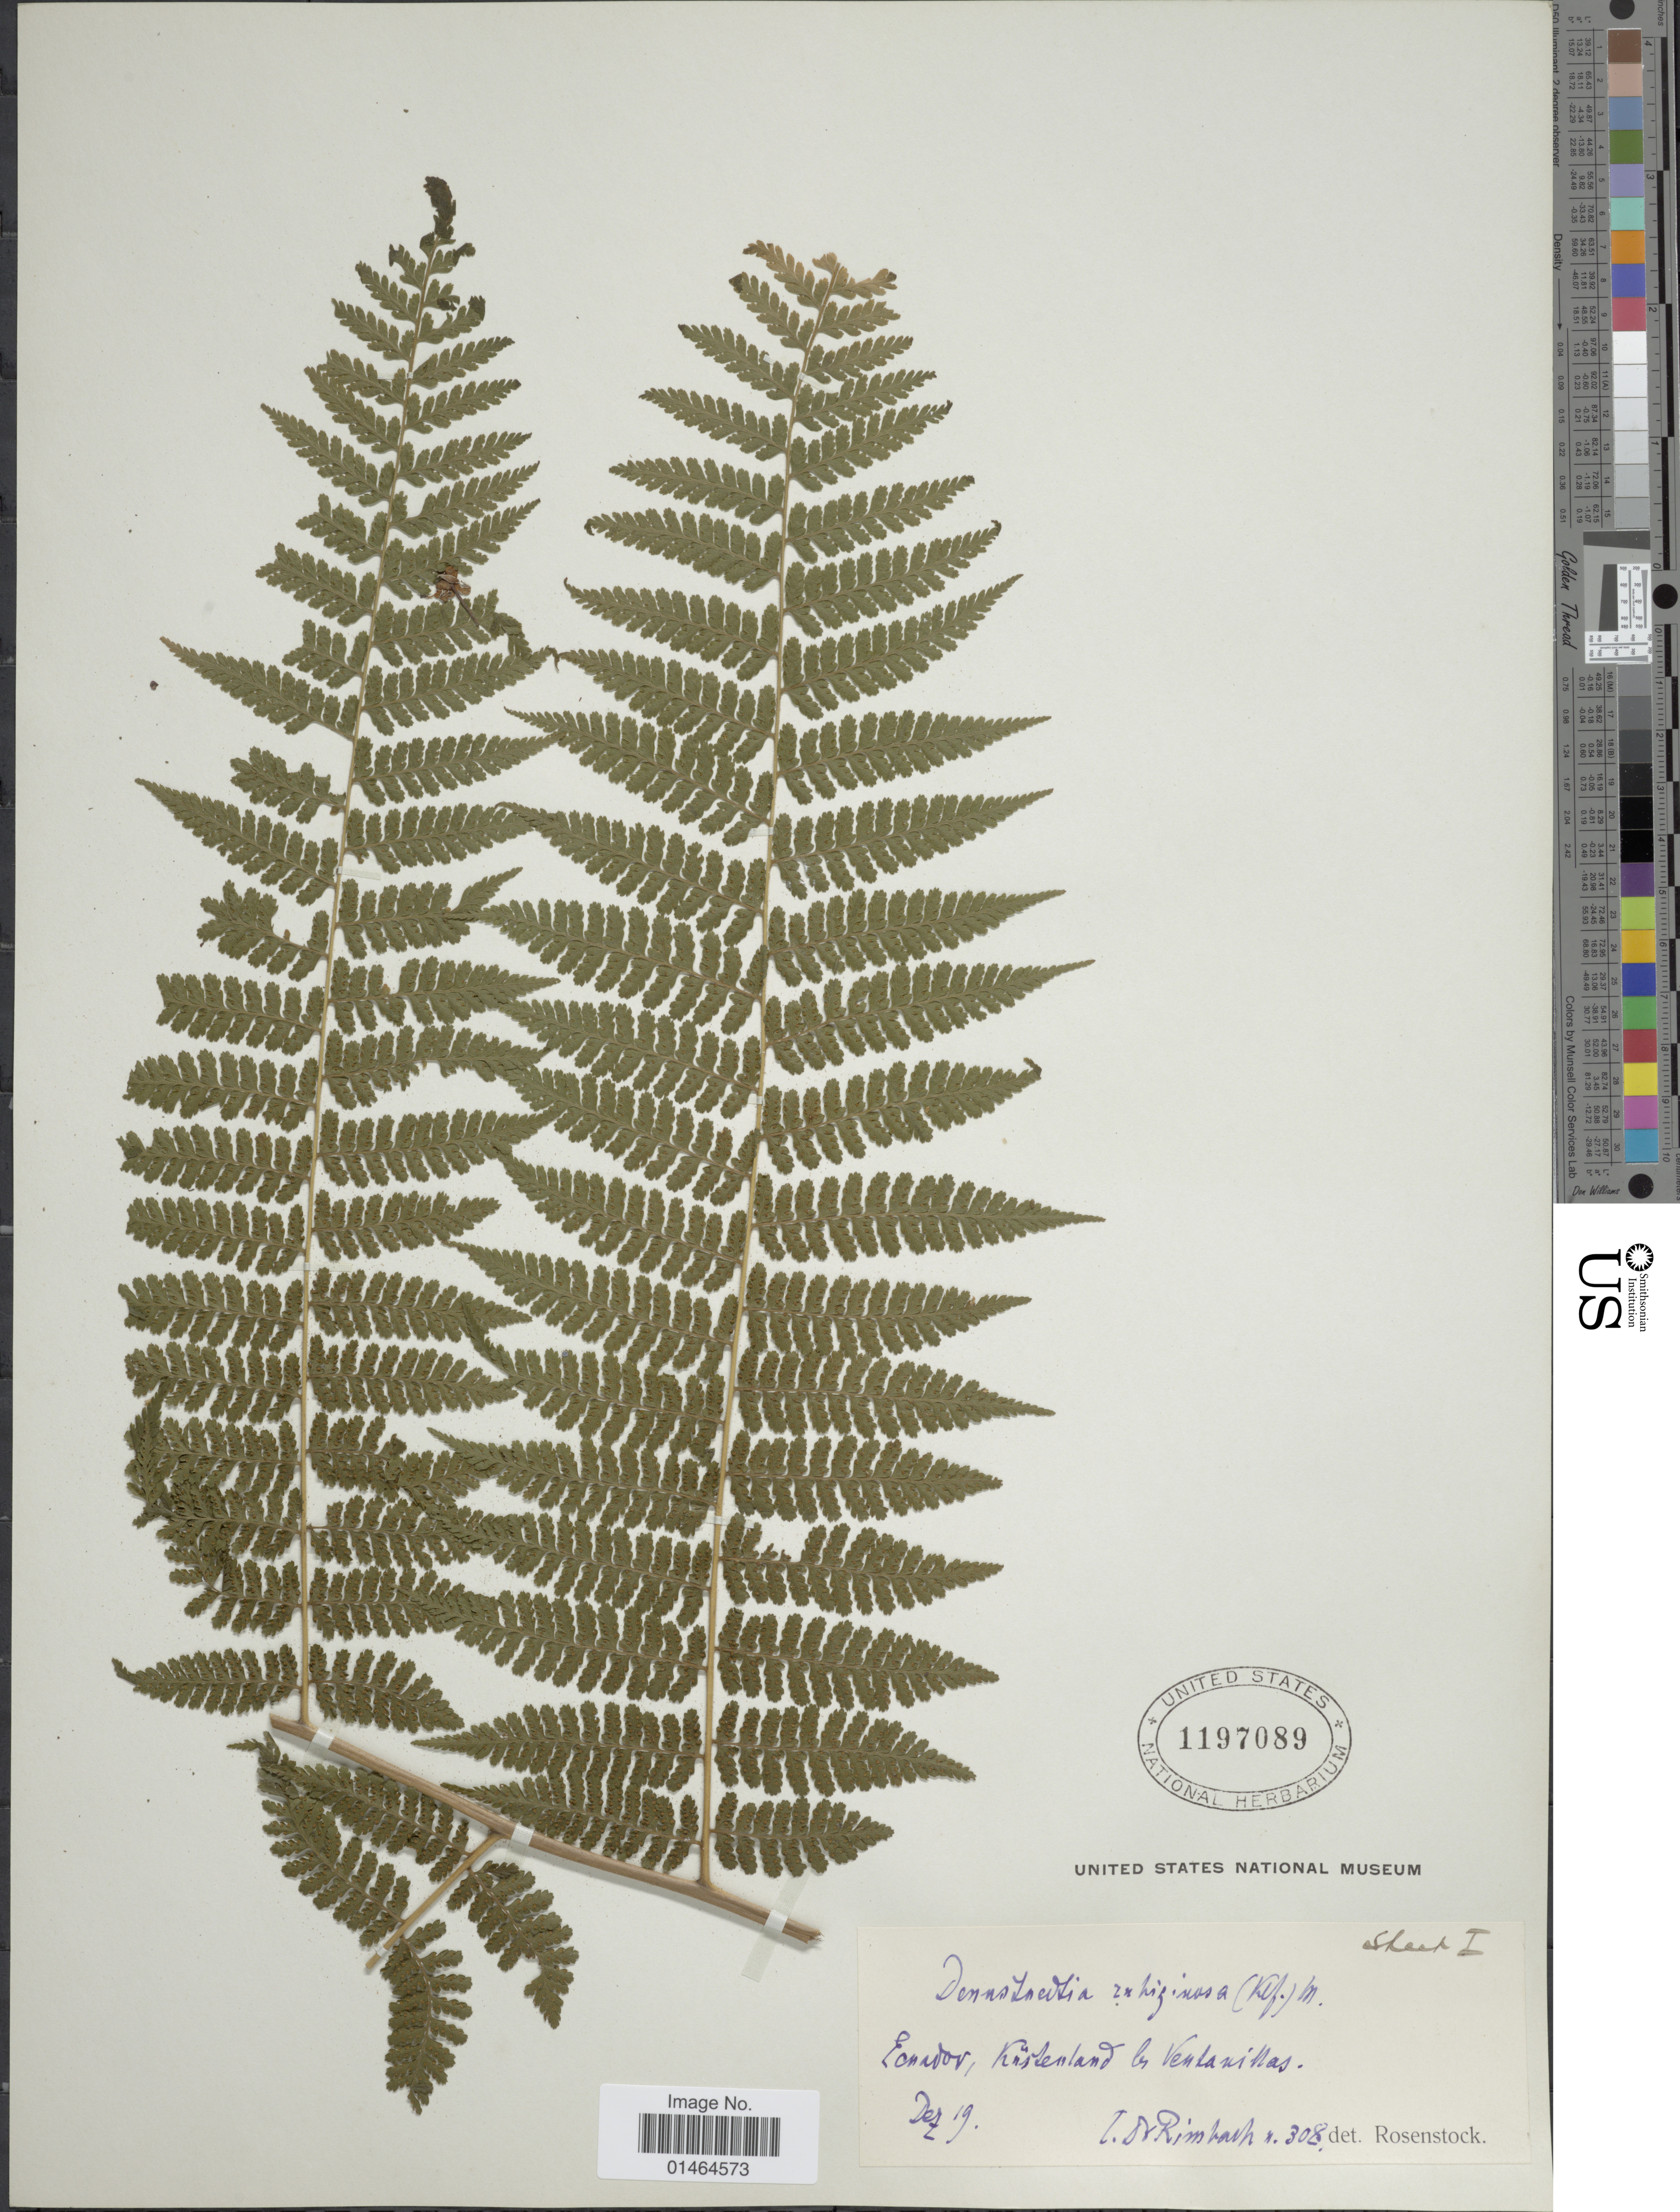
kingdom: Plantae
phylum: Tracheophyta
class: Polypodiopsida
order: Polypodiales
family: Dennstaedtiaceae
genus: Dennstaedtia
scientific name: Dennstaedtia cicutaria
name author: (Sw.) T. Moore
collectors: Rimbach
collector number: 308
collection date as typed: Transcribed d/m/y: /12/19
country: Ecuador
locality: Küstenland les Ventanillas [interpreted]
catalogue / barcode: US 1197089